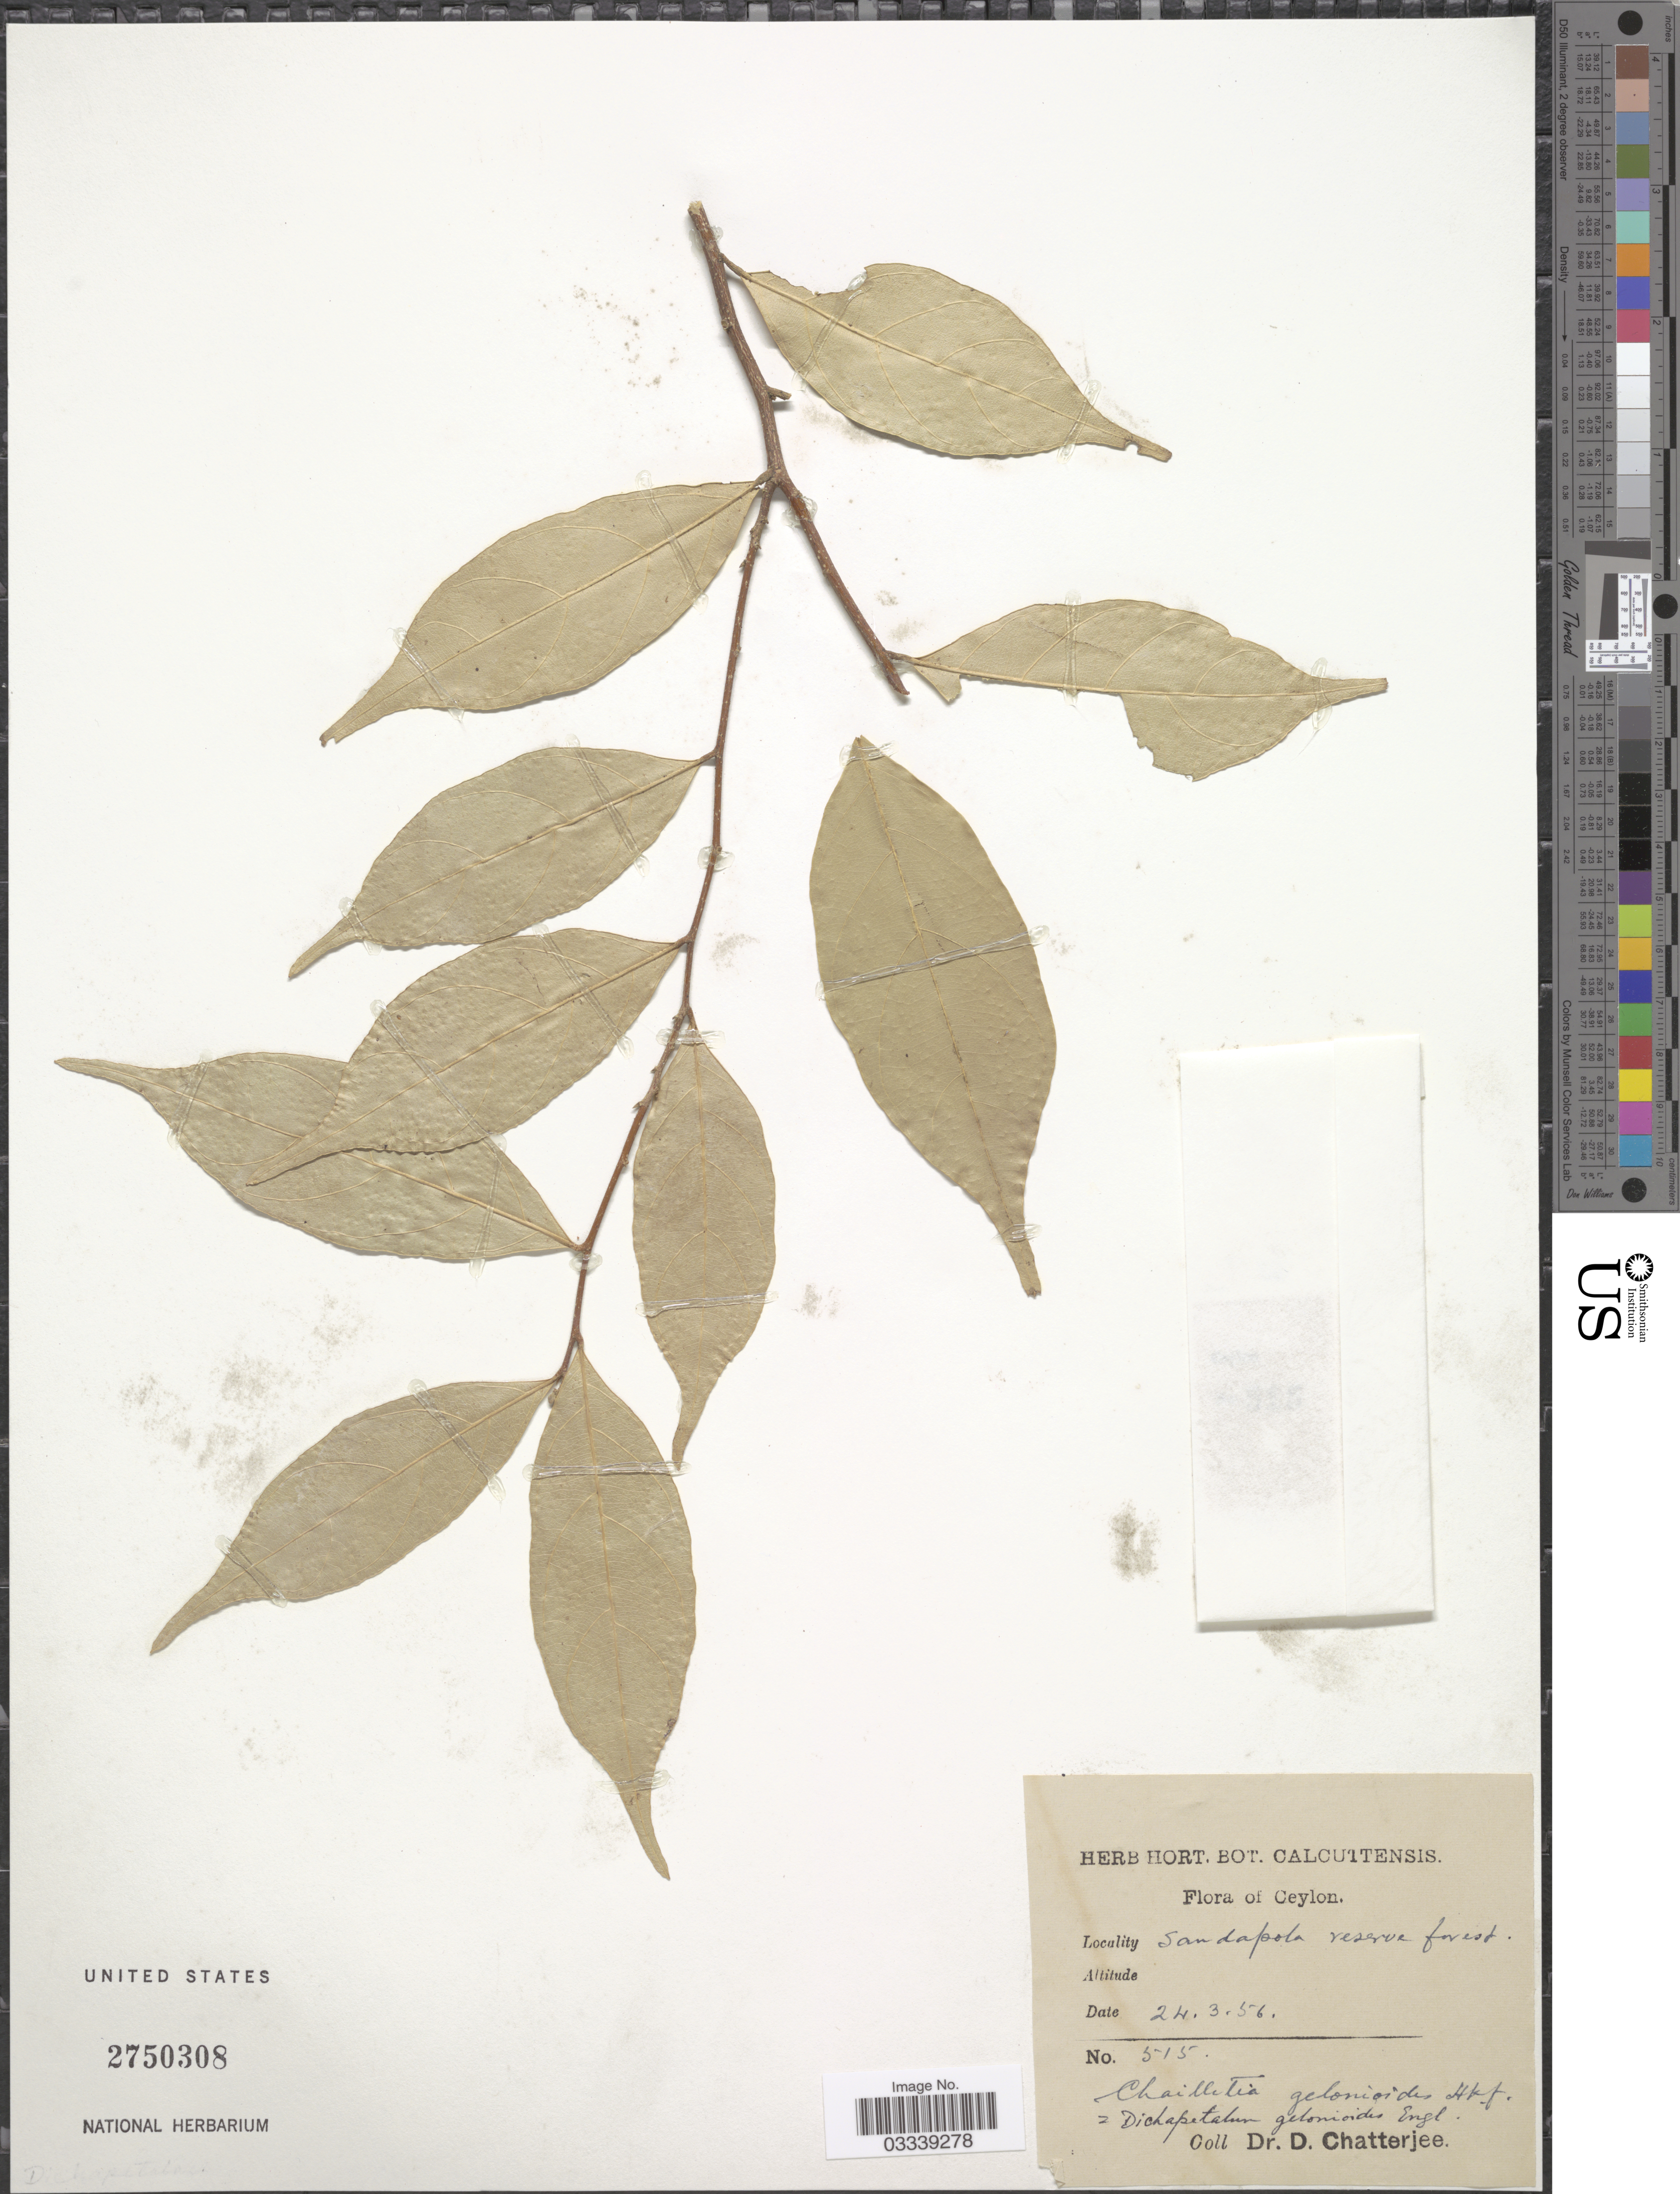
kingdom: Plantae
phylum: Tracheophyta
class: Magnoliopsida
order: Malpighiales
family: Dichapetalaceae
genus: Dichapetalum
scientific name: Dichapetalum gelonioides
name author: (Roxb.) Engl.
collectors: D. Chatterjee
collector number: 515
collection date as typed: Transcribed d/m/y: 24/3/56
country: Sri Lanka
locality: Ceylon, Sandapola reserve forest.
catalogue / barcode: US 2750308